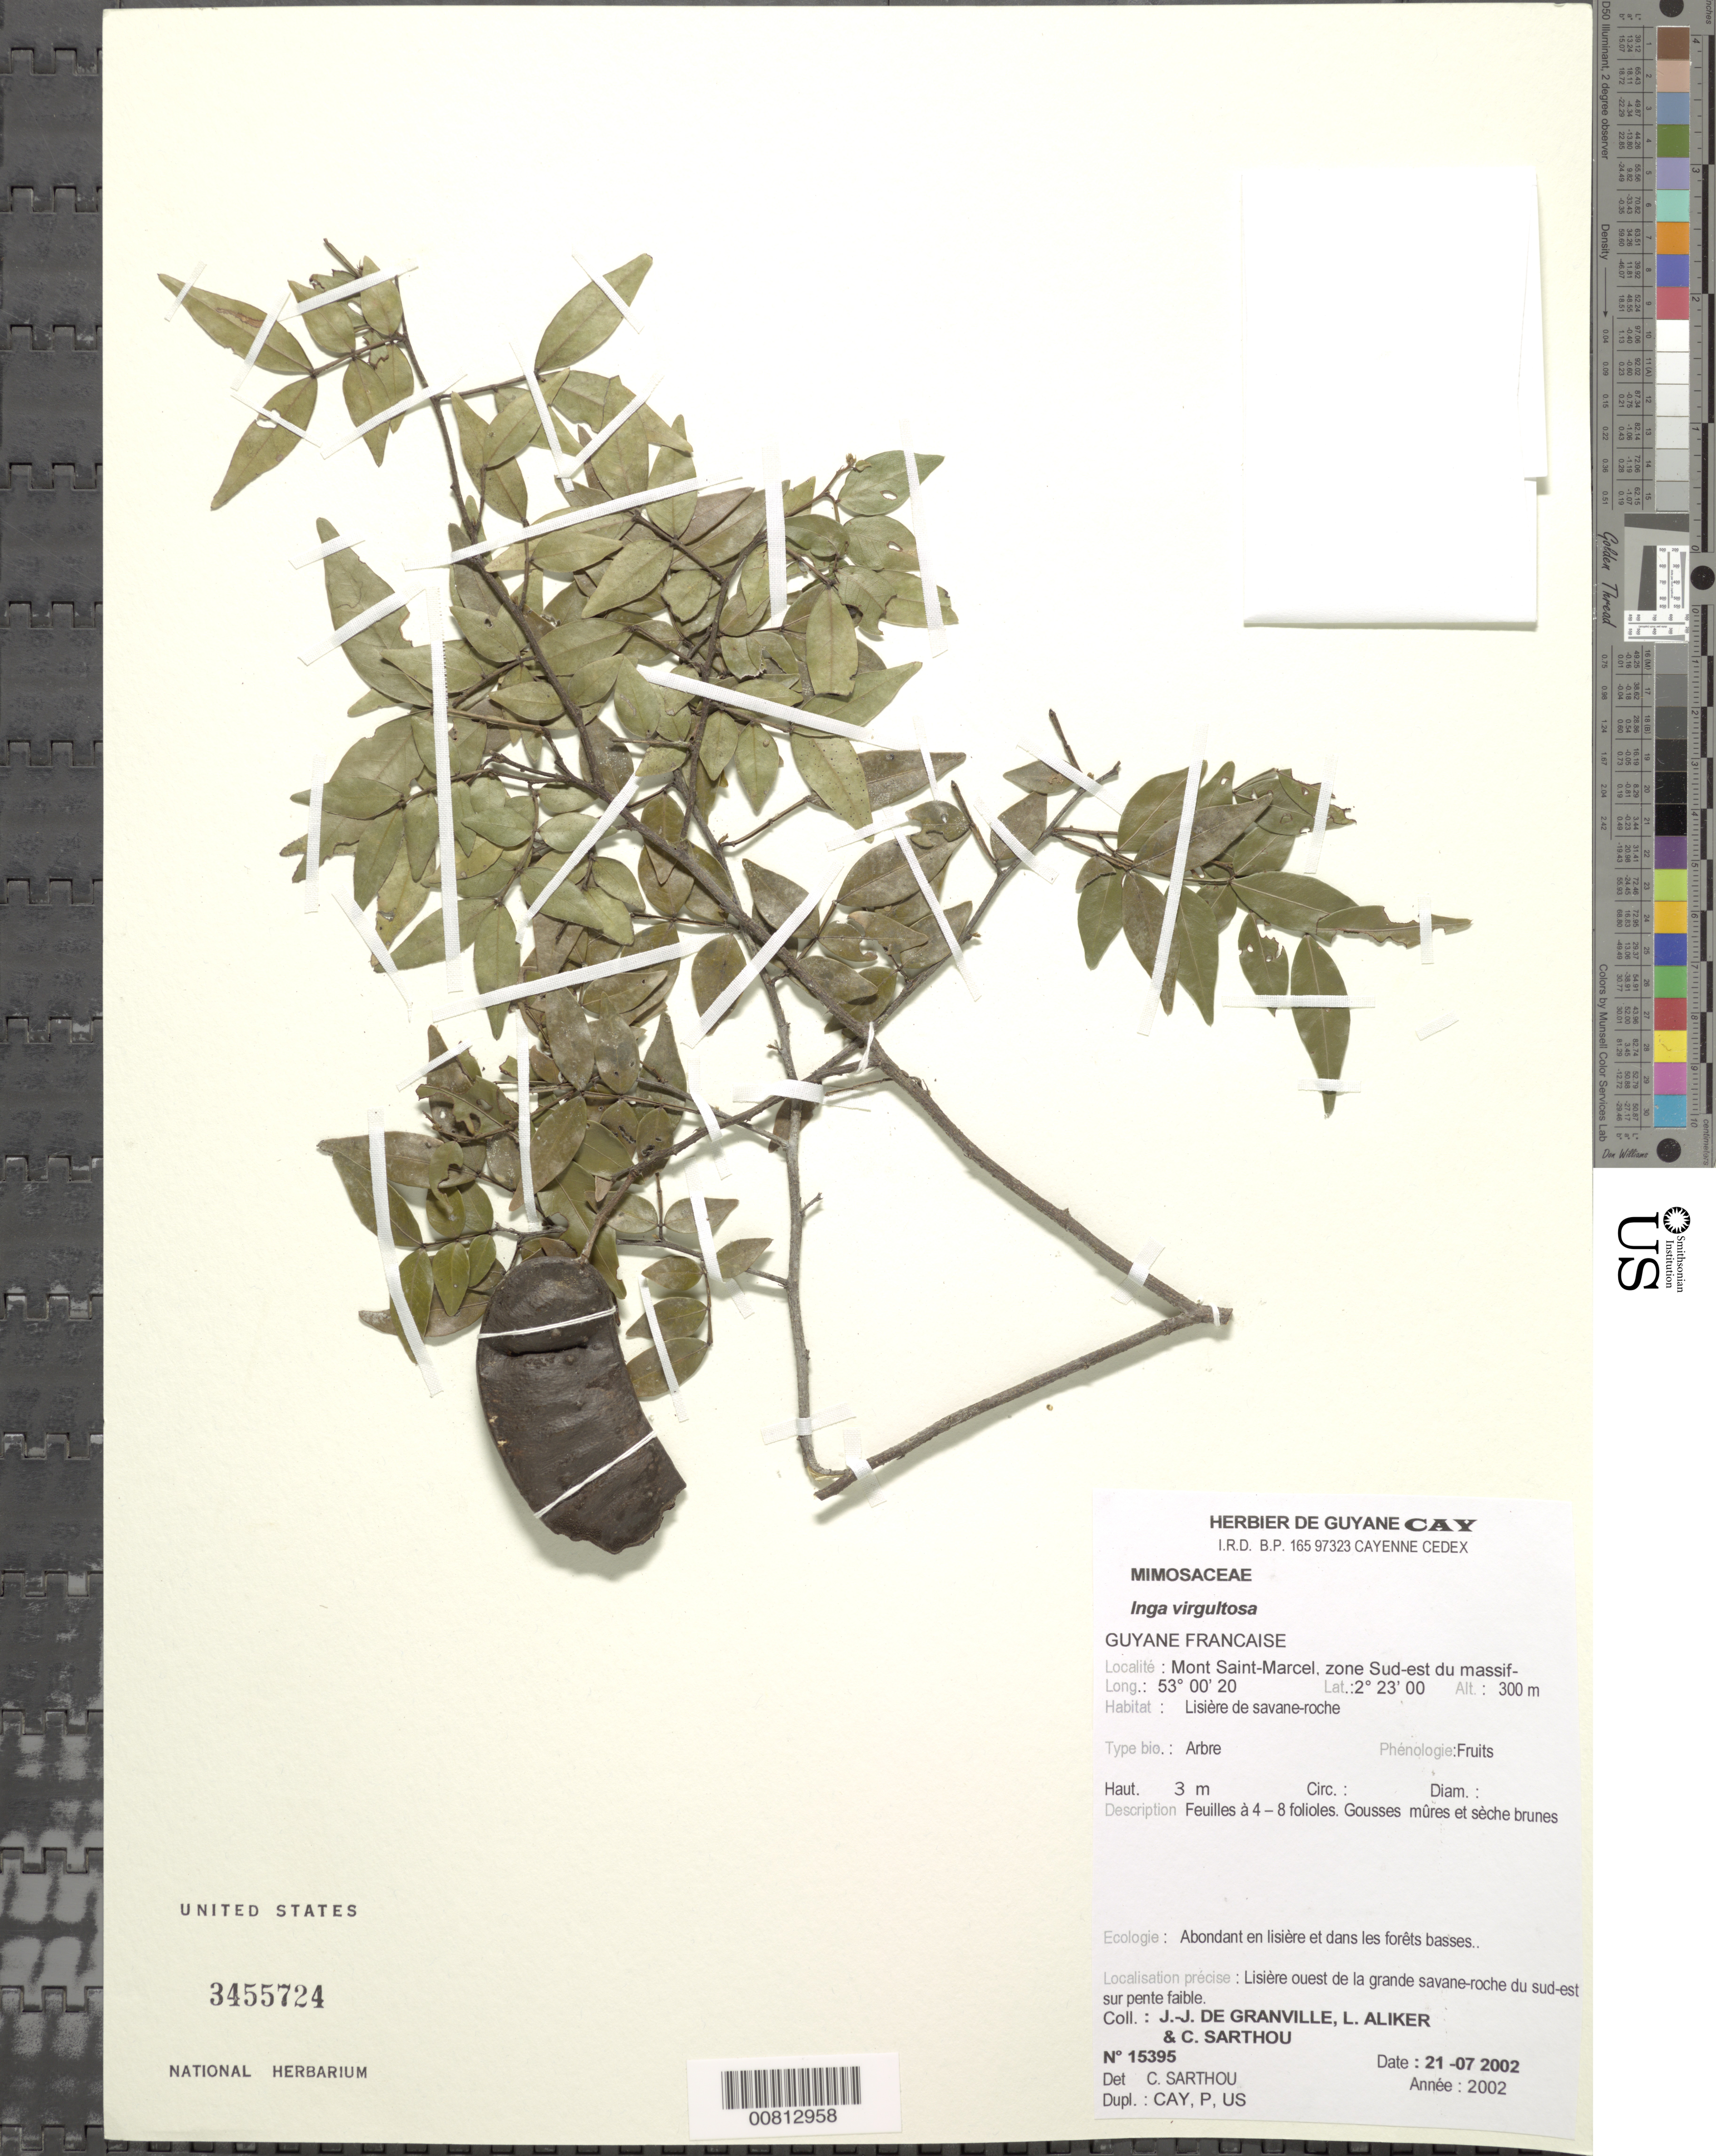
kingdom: Plantae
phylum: Tracheophyta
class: Magnoliopsida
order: Fabales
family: Fabaceae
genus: Inga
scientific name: Inga virgultosa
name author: (Vahl) Desv.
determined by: Sarthou, C.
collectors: J.-J. de Granville, L. Aliker & C. Sarthou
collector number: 15395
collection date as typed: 21-Jul-02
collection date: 2002-07-21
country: French Guiana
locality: Mont Saint-Marcel, zone Sud-Est du massif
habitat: Lisière de savane roche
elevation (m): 300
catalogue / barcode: US 3455724